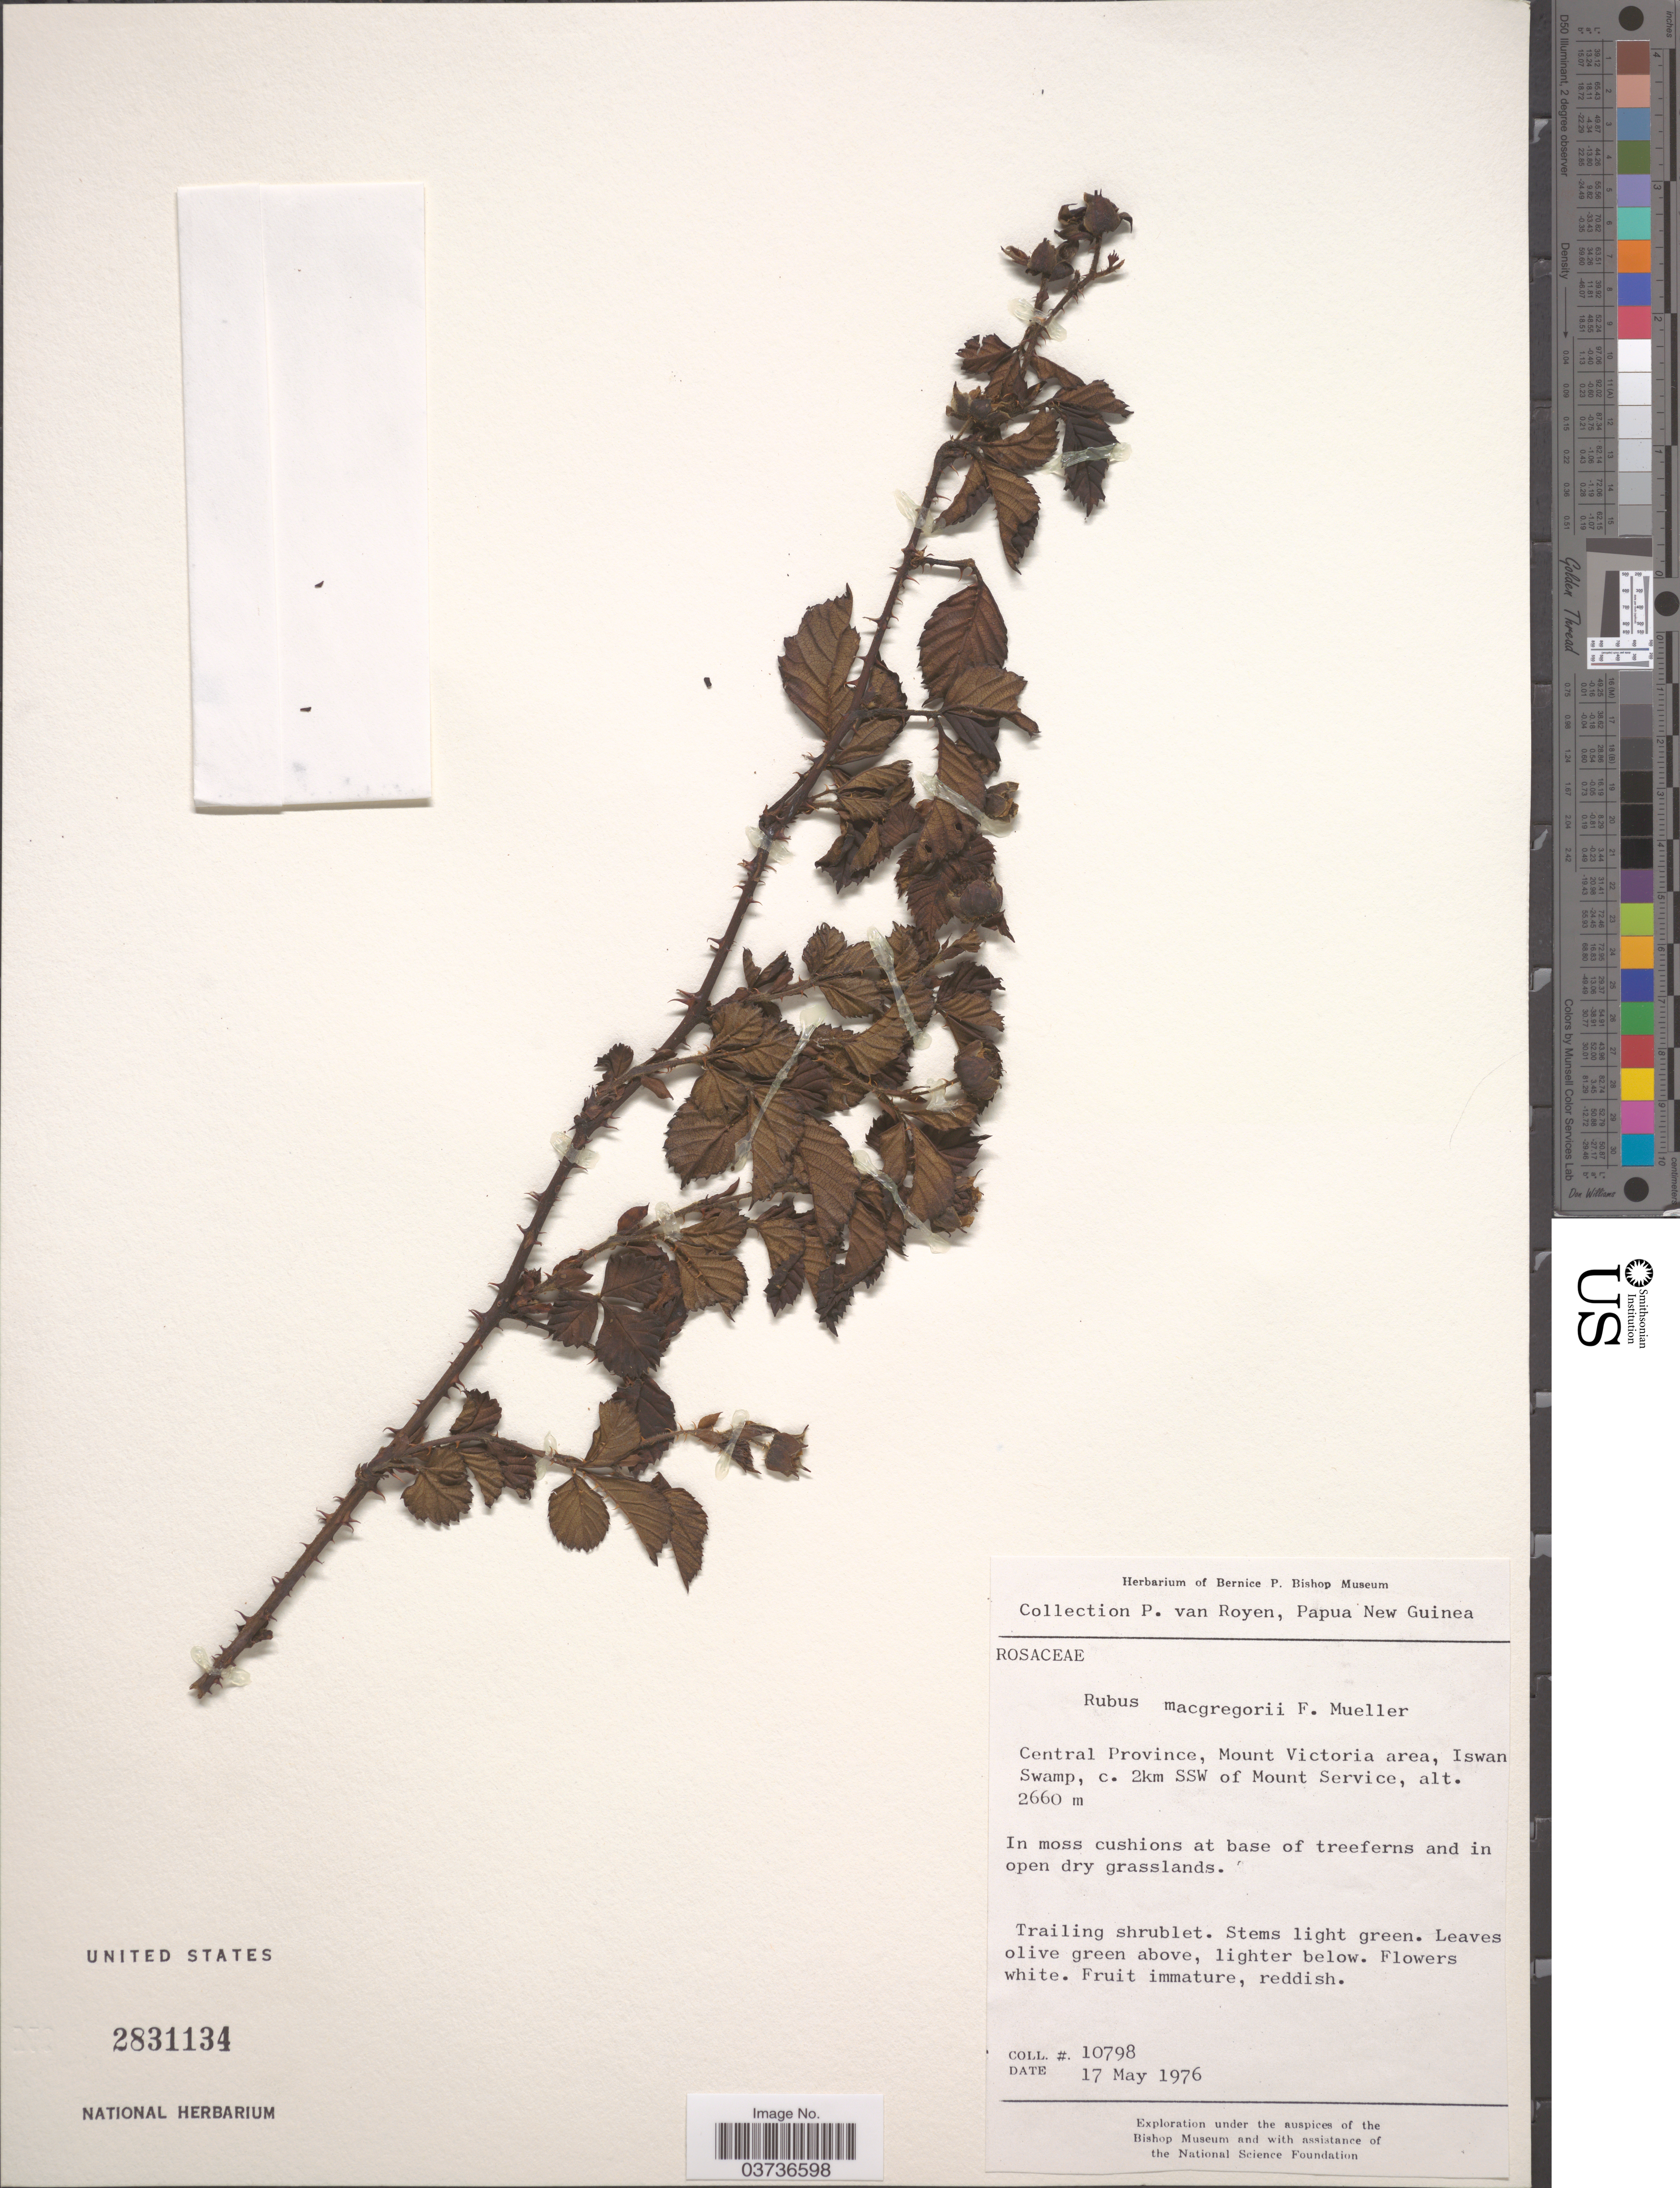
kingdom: Plantae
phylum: Tracheophyta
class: Magnoliopsida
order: Rosales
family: Rosaceae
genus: Rubus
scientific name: Rubus macgregorii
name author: F. Muell.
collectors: P. van Royen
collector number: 10798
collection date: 1976-05-17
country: Papua New Guinea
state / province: Central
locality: Mount Victoria area, Iswan Swamp, c. 2km SSW of Mount Service.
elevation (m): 2660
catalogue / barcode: US 2831134